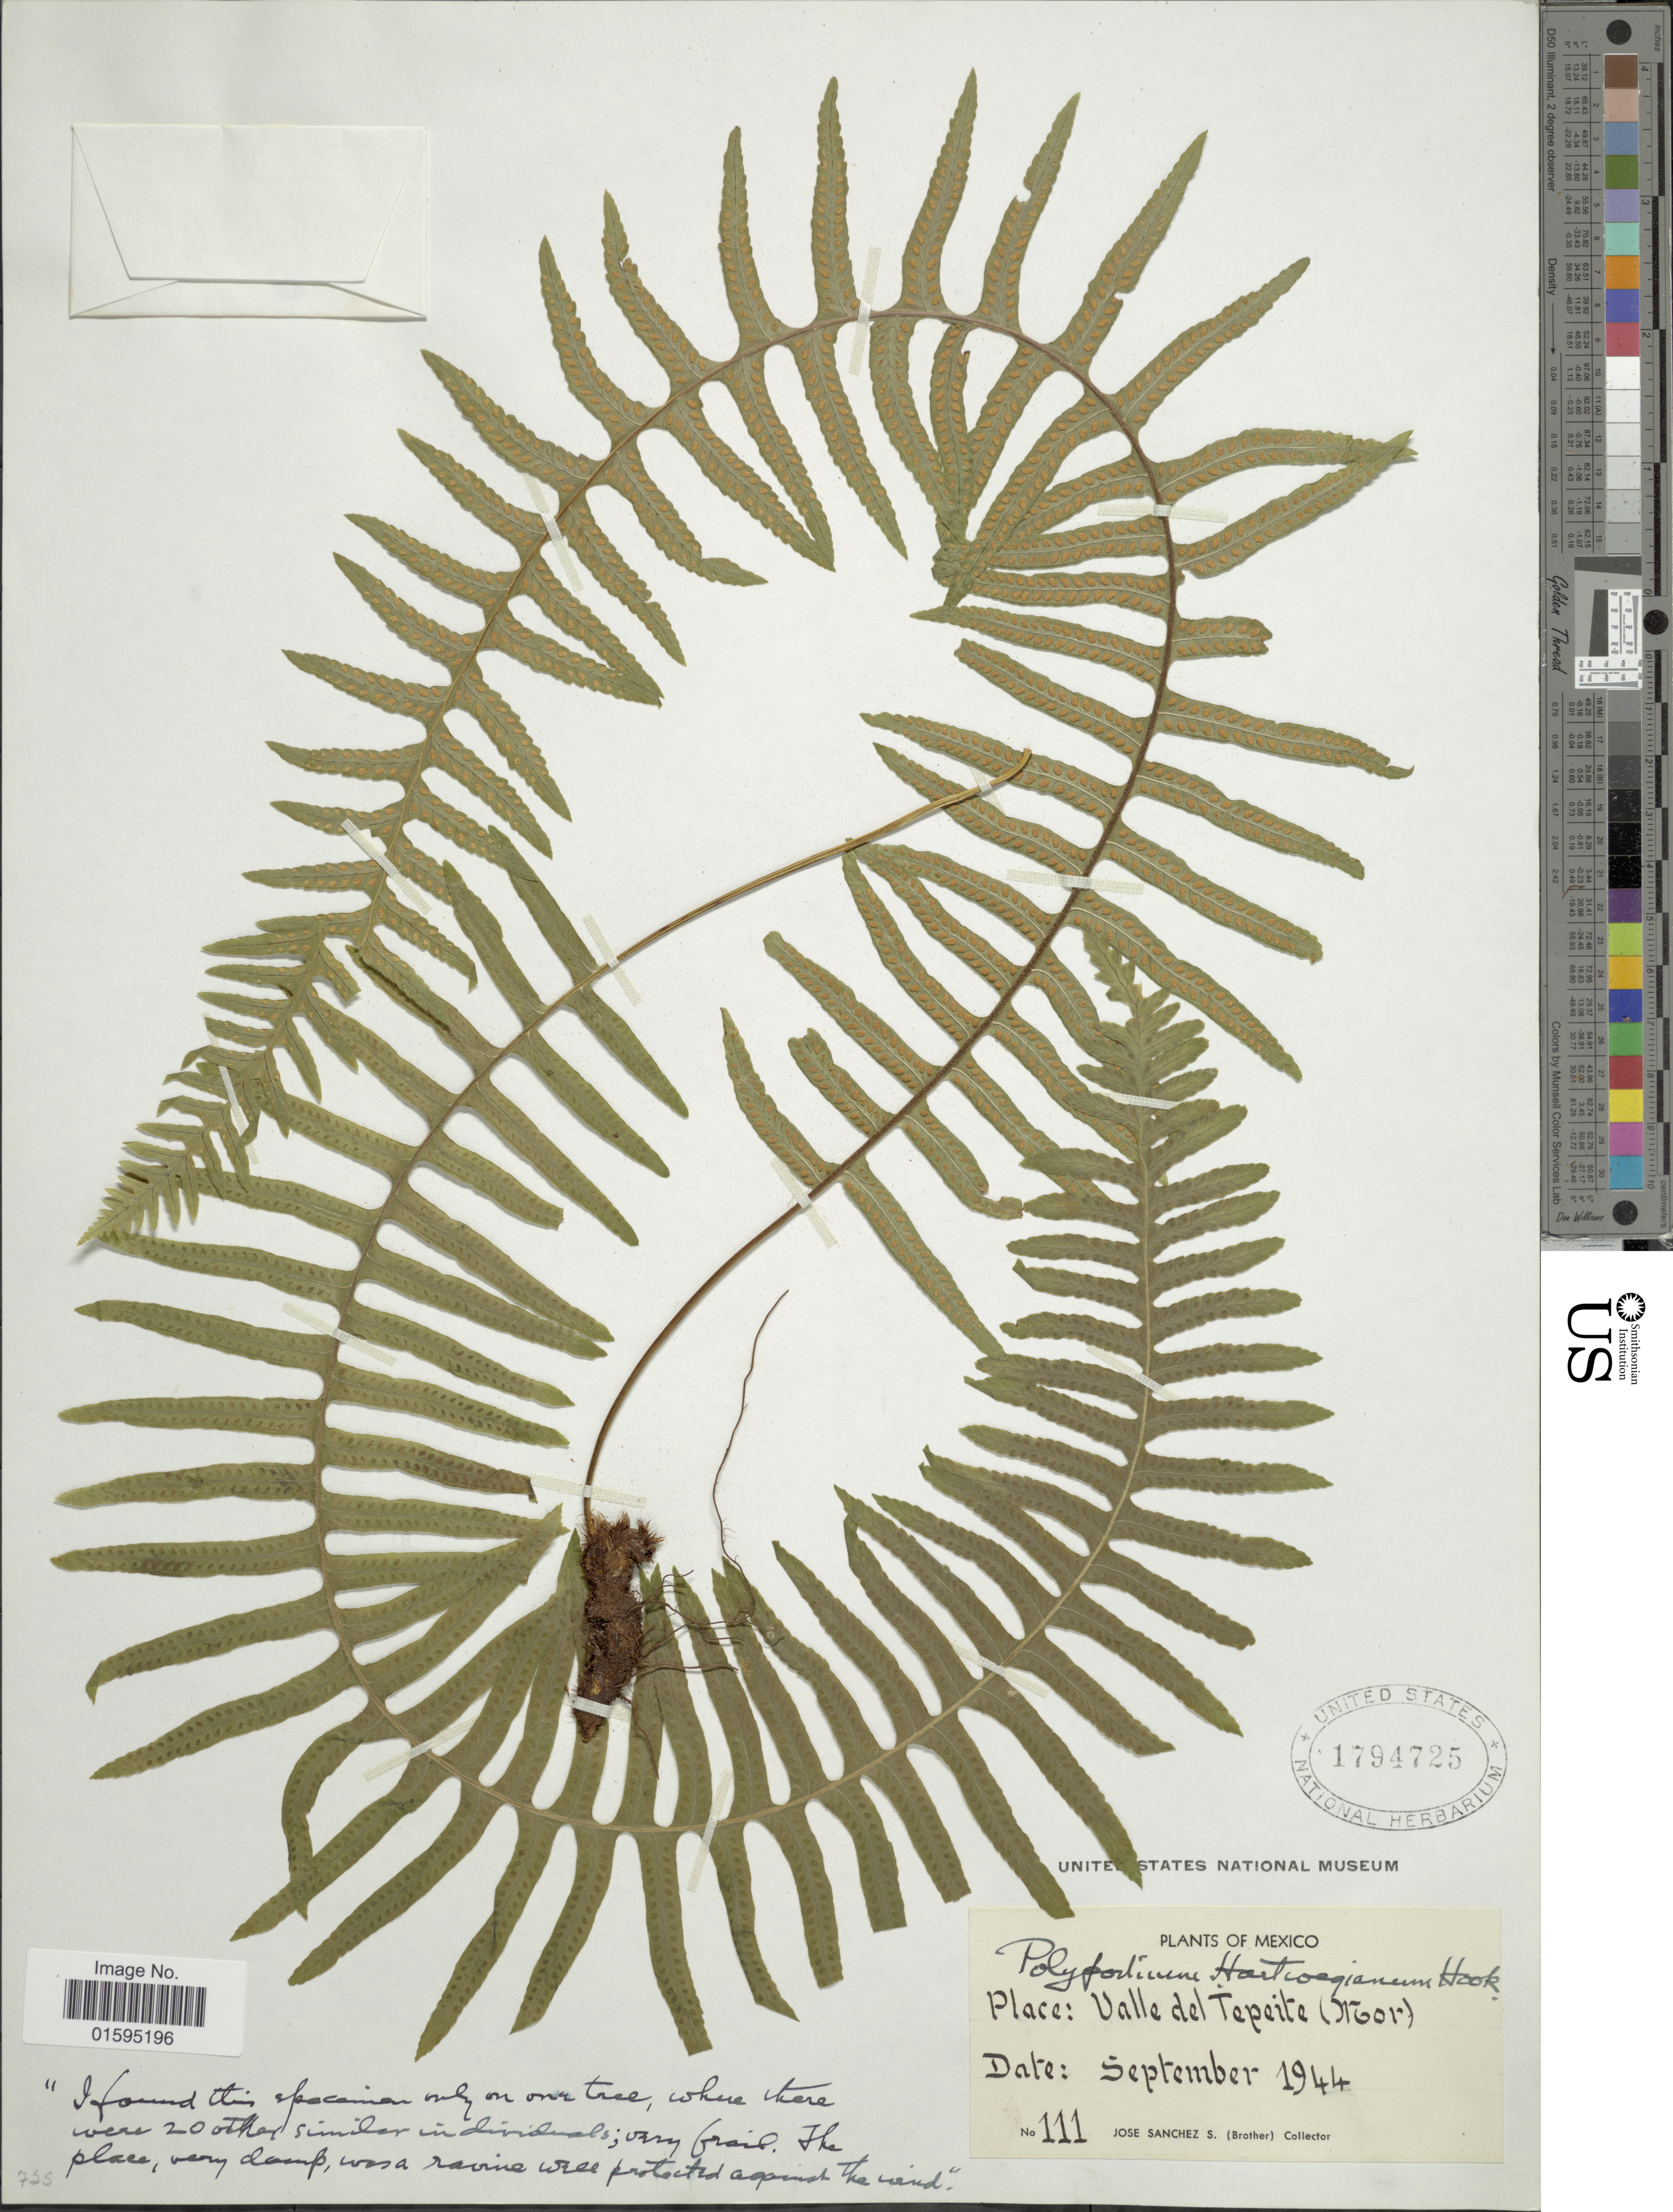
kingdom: Plantae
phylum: Tracheophyta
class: Polypodiopsida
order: Polypodiales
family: Polypodiaceae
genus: Polypodium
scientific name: Polypodium hartwegianum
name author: Hook.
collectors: J. Sanchez S.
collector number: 111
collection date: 1944-09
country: Mexico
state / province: Morelos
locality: Valle del Tepeite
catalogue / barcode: US 1794725